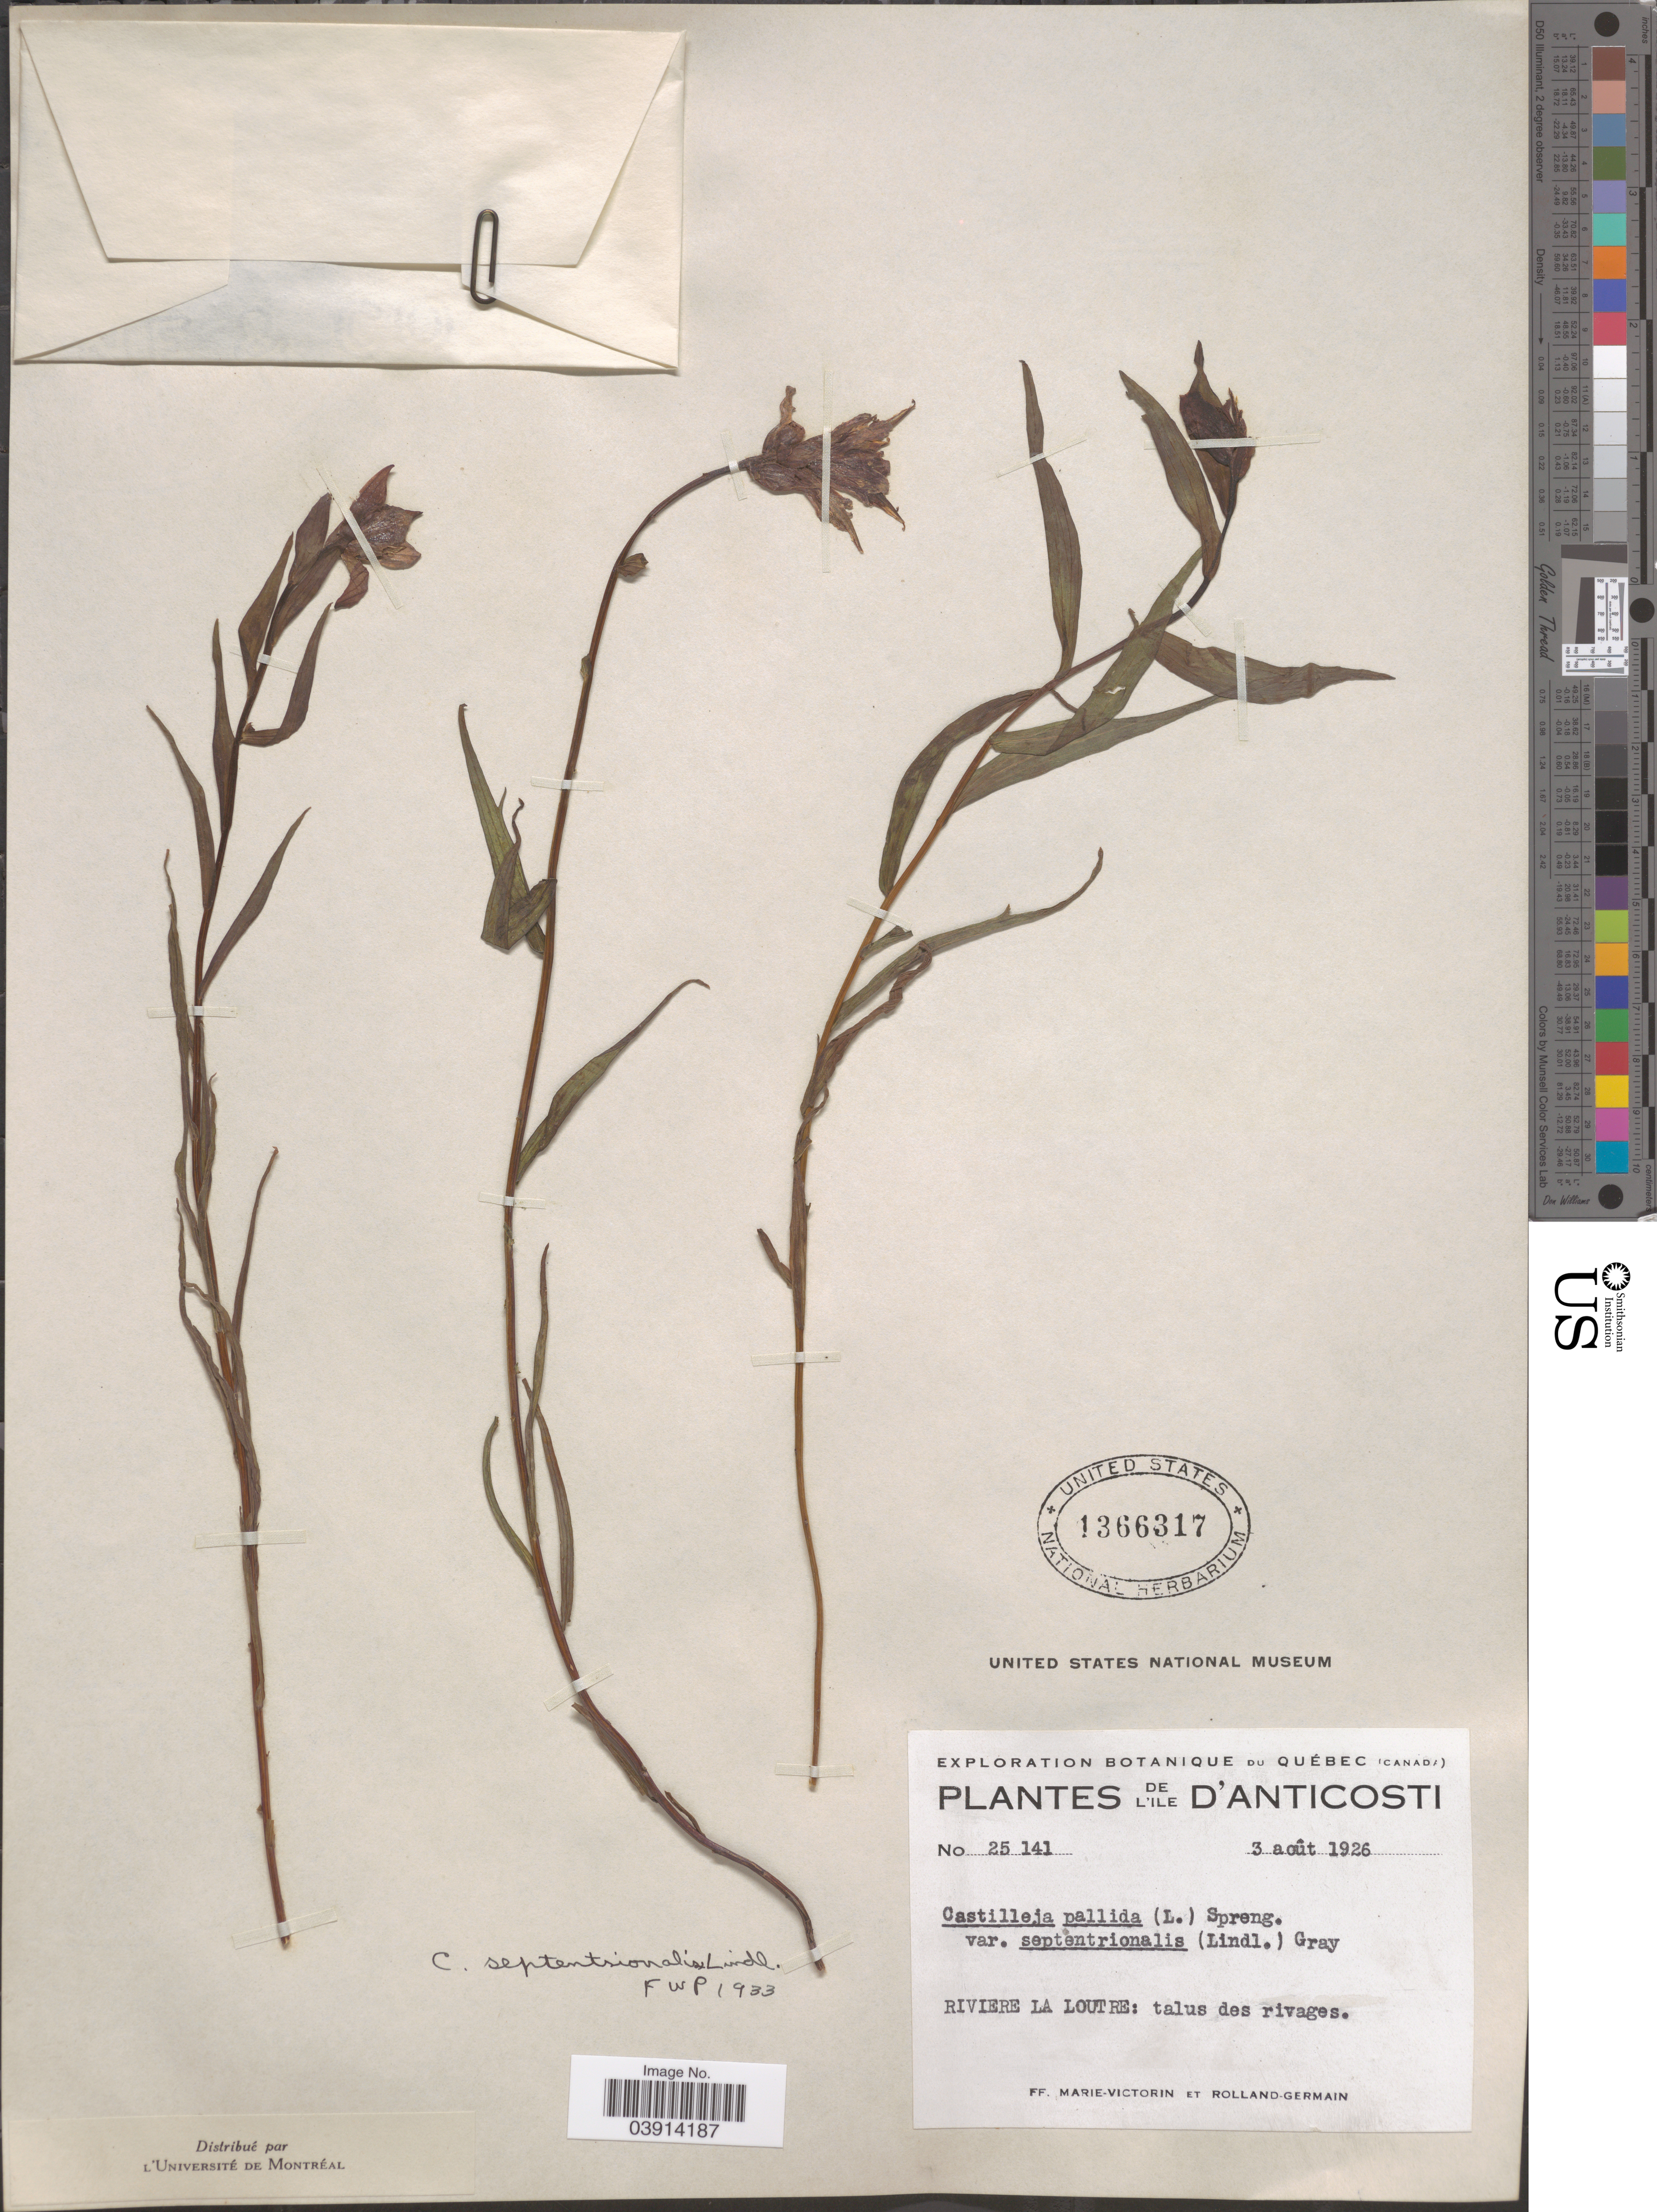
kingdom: Plantae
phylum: Tracheophyta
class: Magnoliopsida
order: Lamiales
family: Orobanchaceae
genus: Castilleja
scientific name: Castilleja septentrionalis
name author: Lindl.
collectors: F. Marie-Victorin & Rolland-Germain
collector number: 25141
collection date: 1926-08-03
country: Canada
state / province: Quebec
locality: L'Ile D'Anticosti. Riviere La Loutre: talus de rivages.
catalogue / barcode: US 1366317